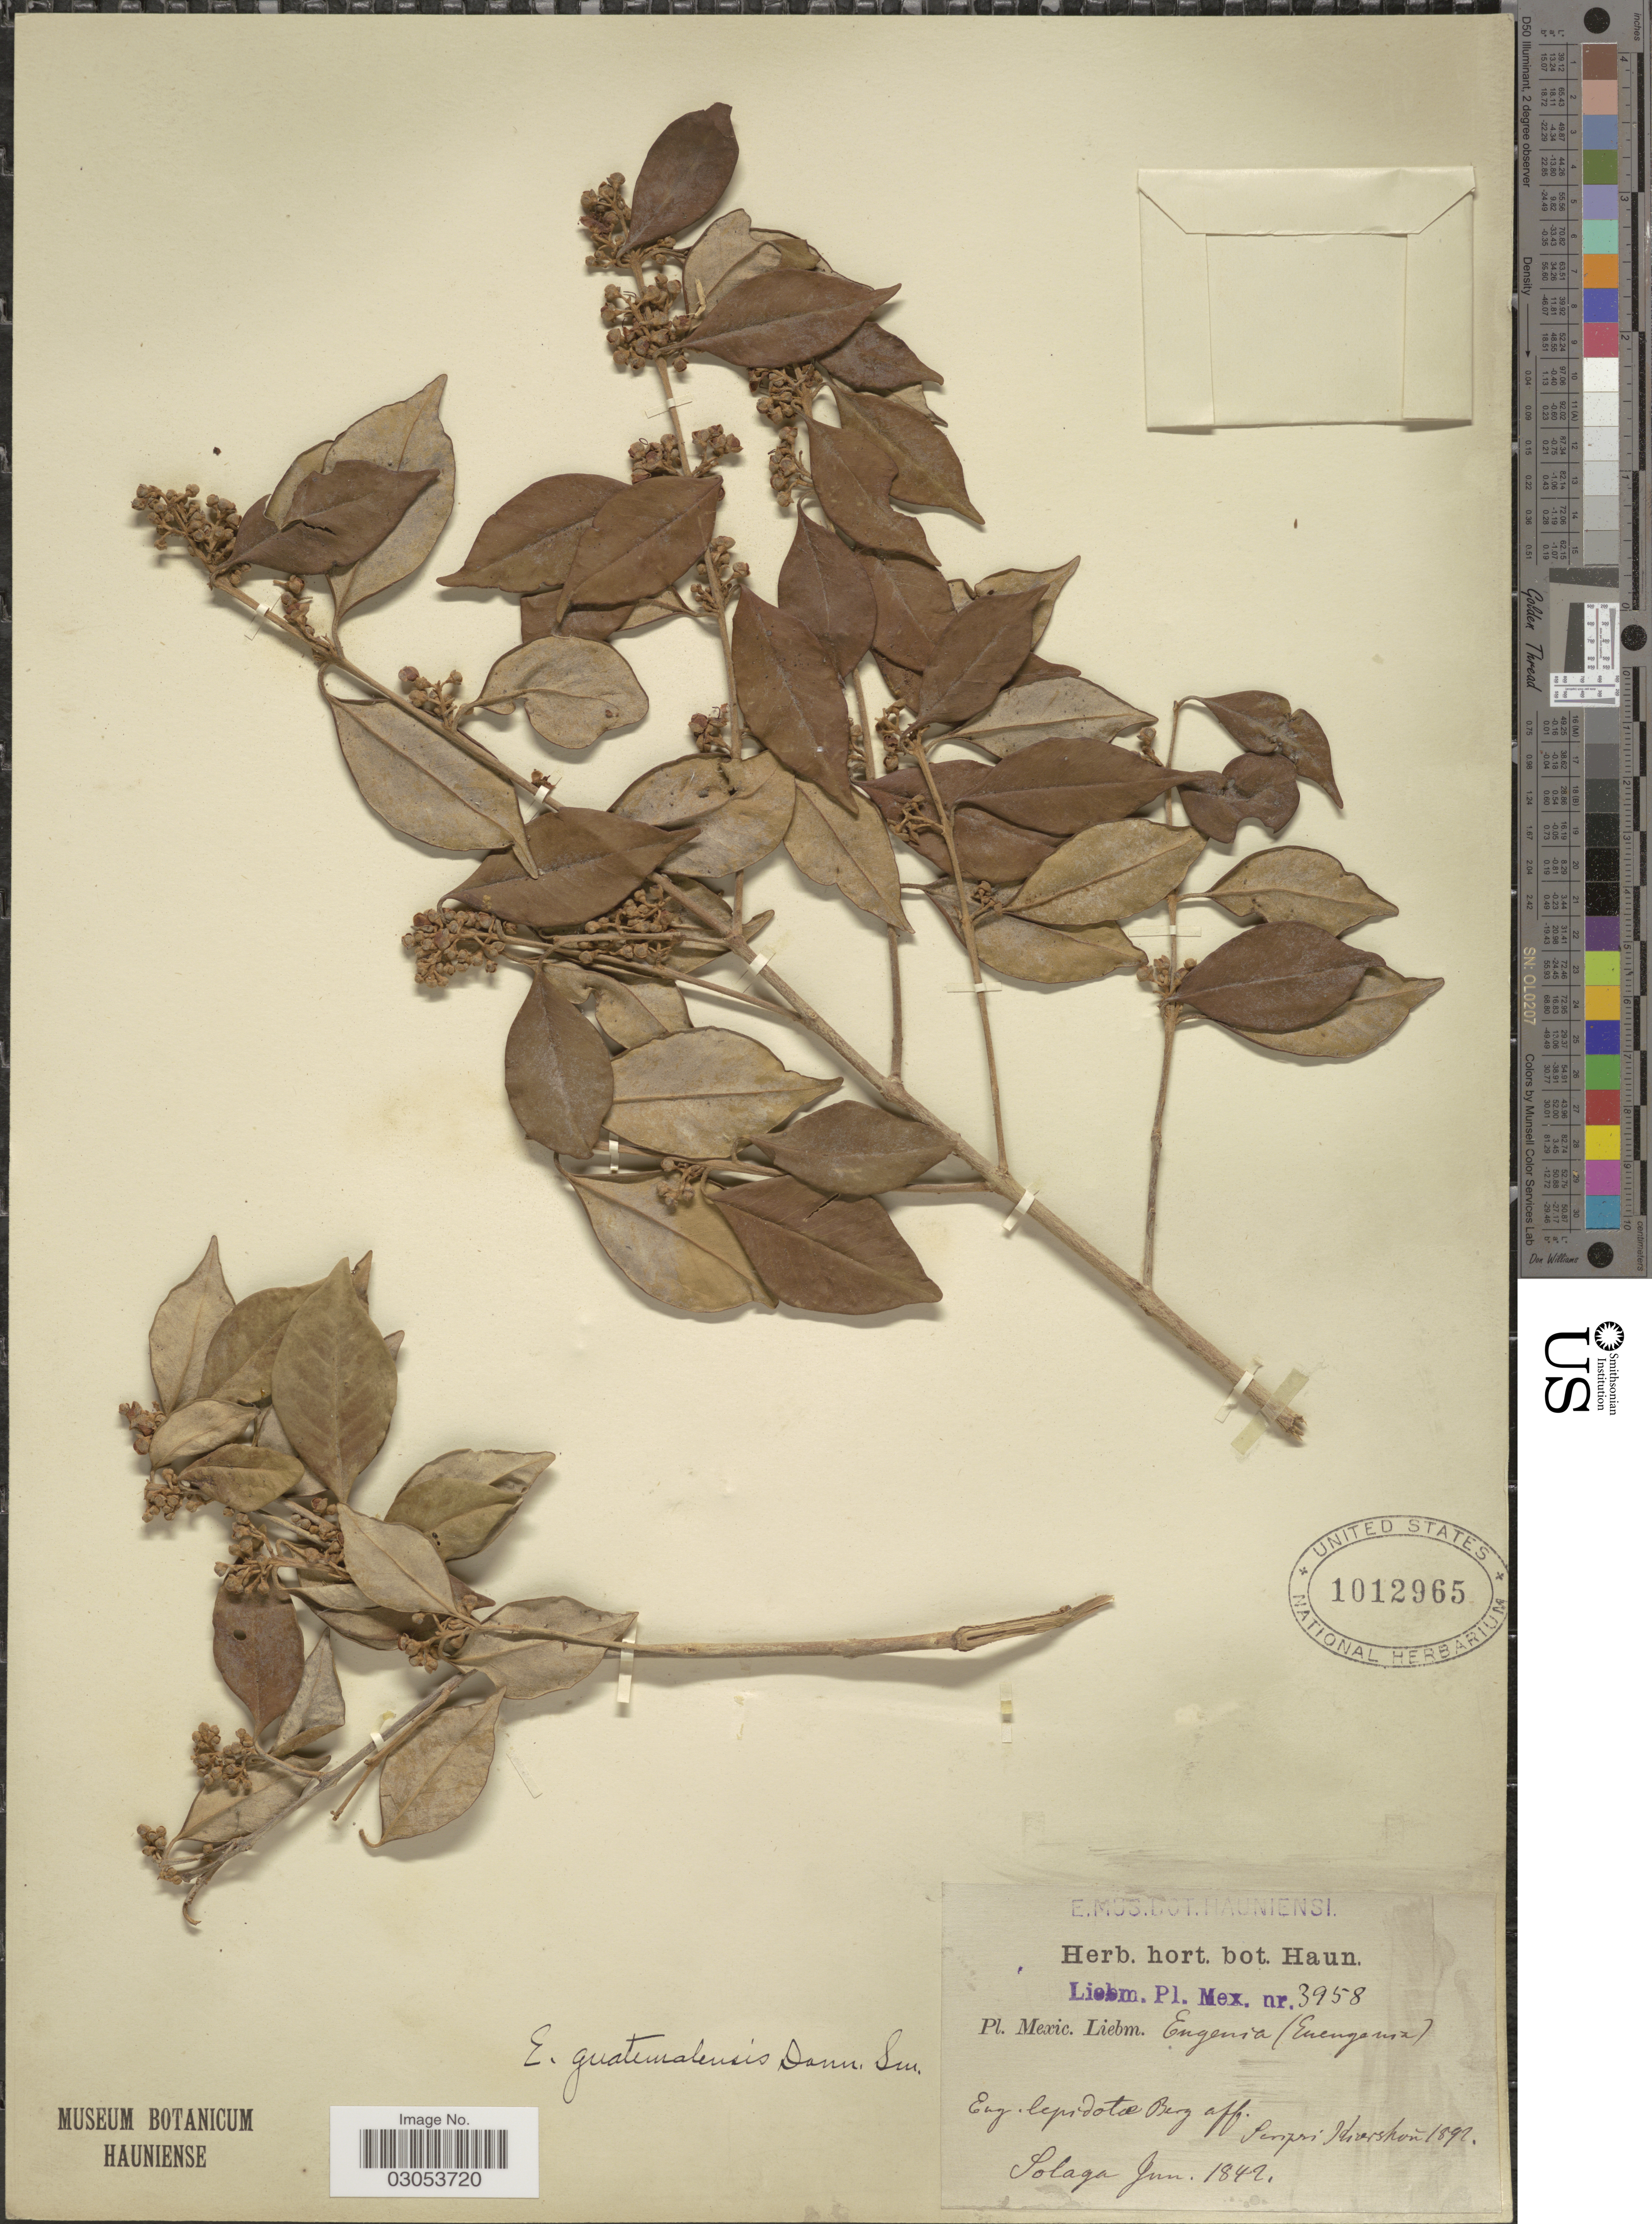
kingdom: Plantae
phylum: Tracheophyta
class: Magnoliopsida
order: Myrtales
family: Myrtaceae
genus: Eugenia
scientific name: Eugenia guatemalensis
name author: Donn. Sm.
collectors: Liebm.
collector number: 3958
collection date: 1842-06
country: Mexico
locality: Solaga.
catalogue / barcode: US 1012965